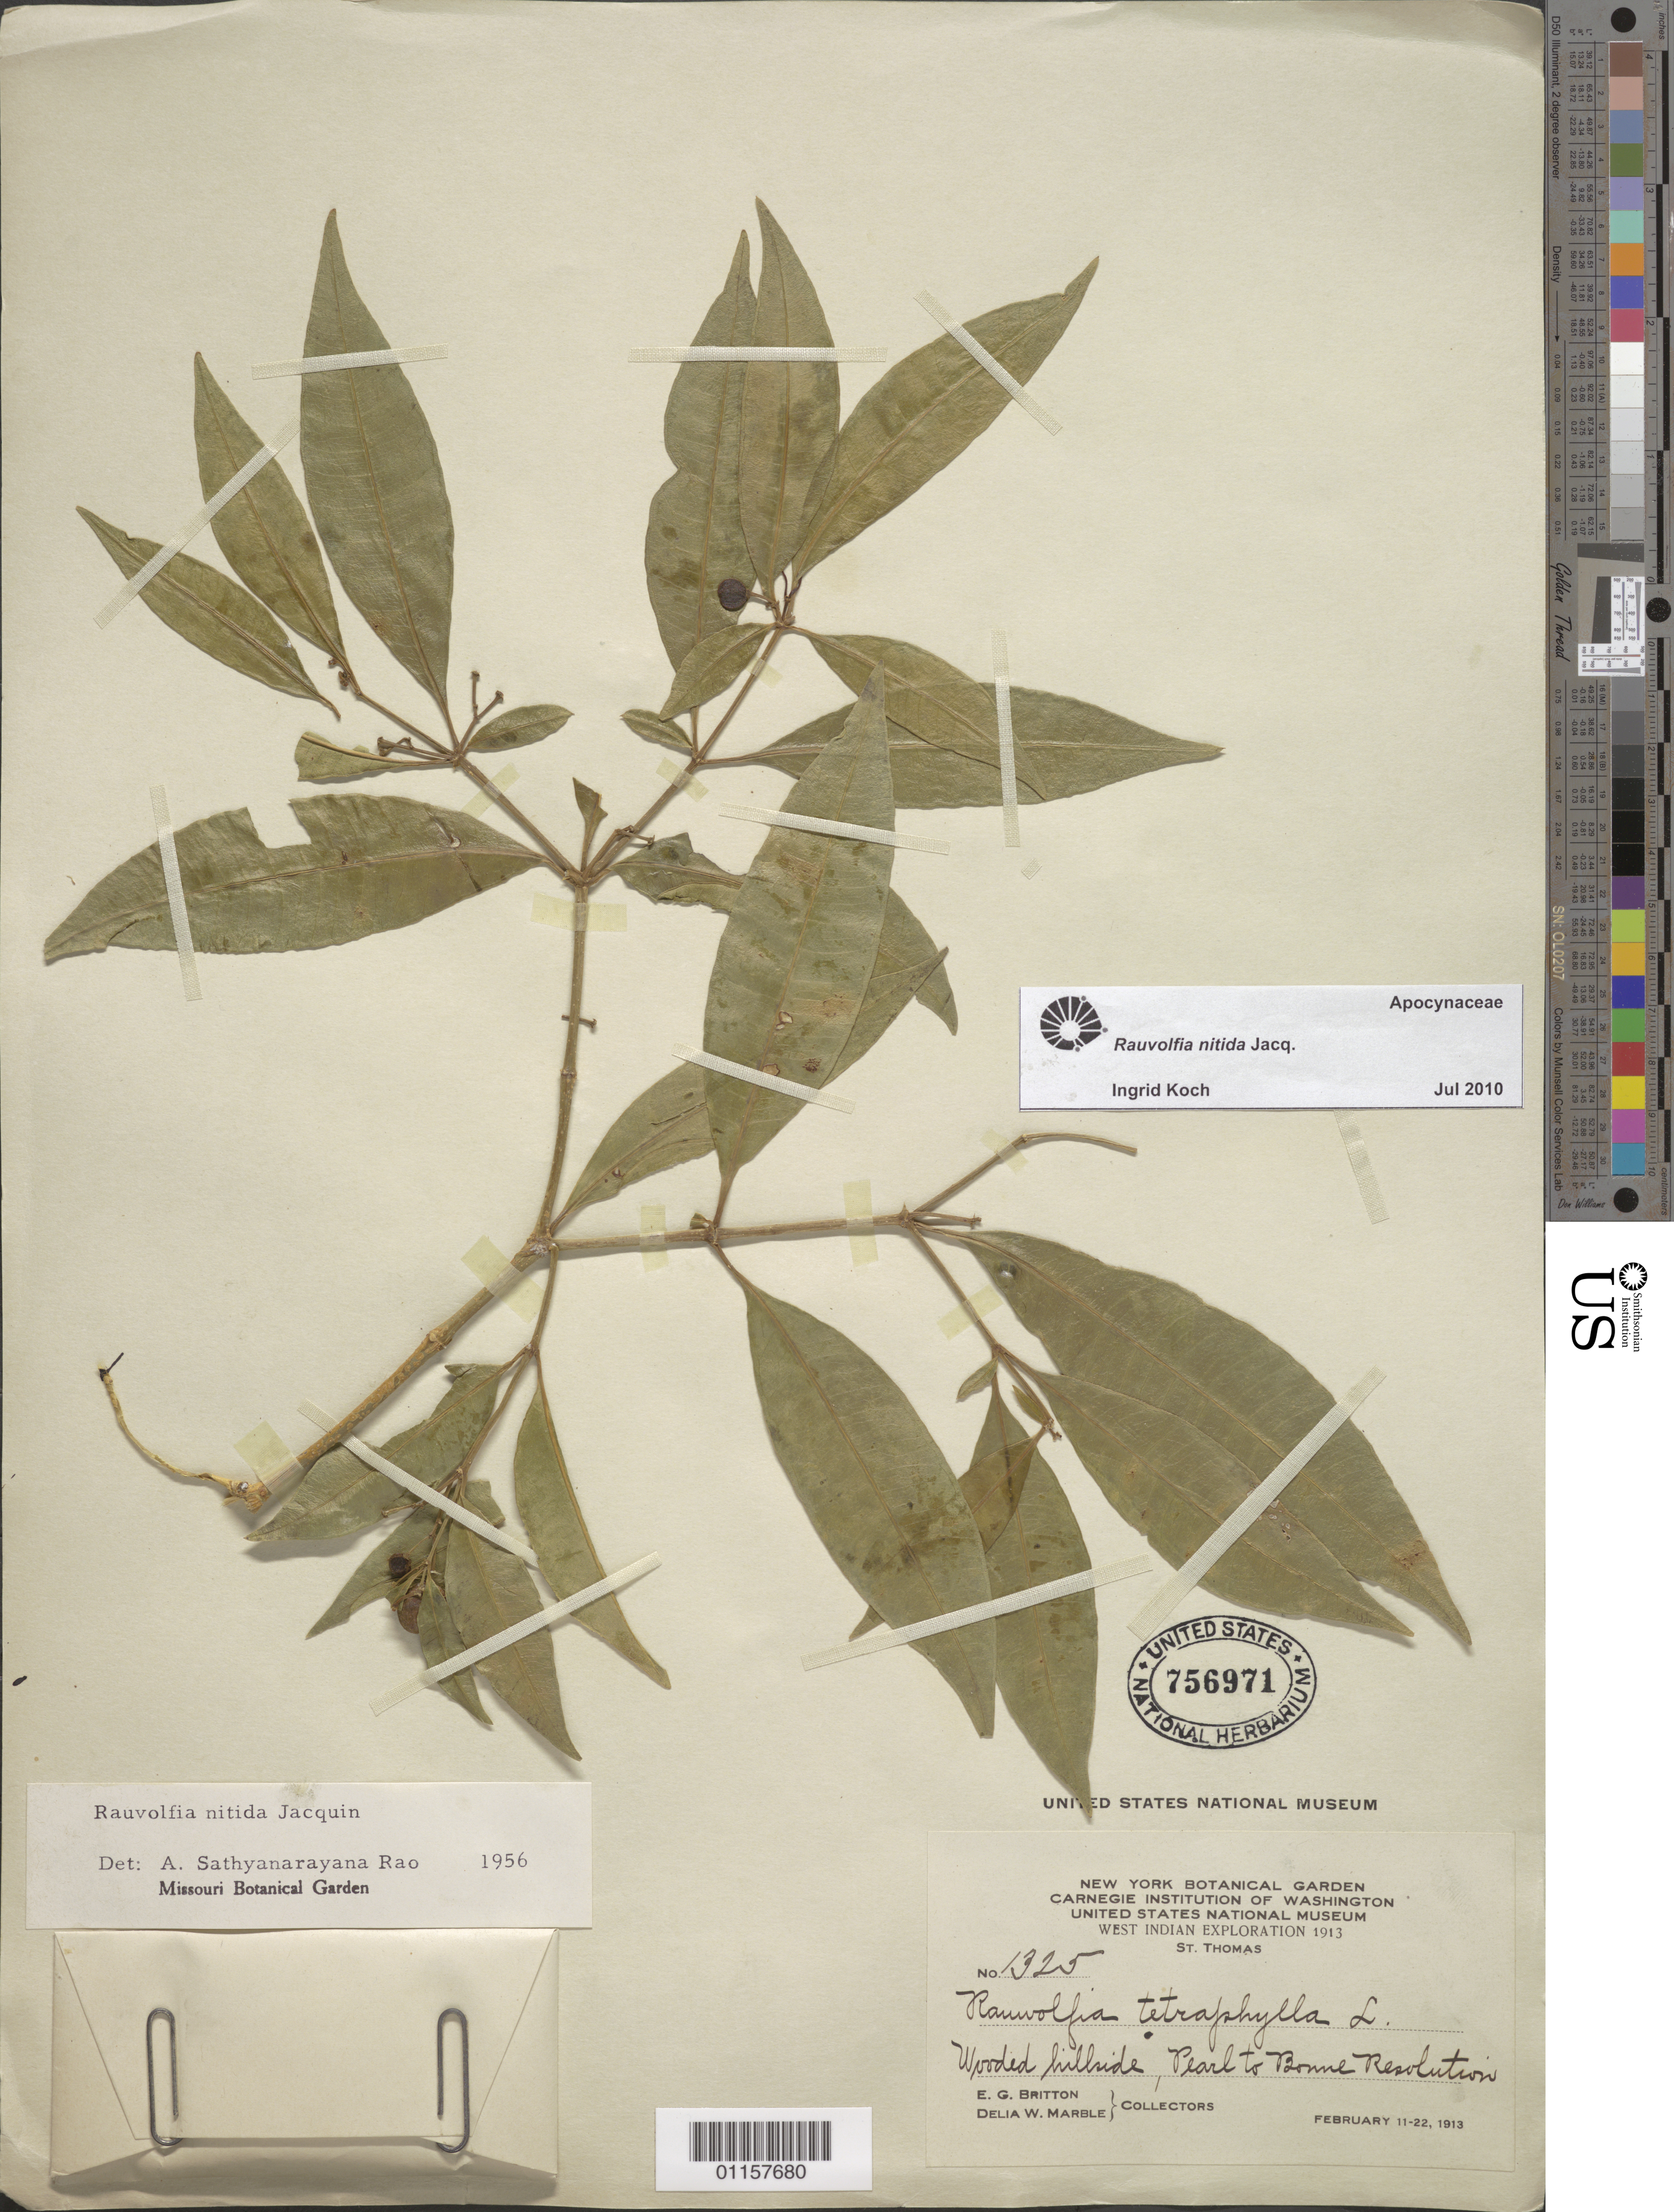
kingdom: Plantae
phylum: Tracheophyta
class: Magnoliopsida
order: Gentianales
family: Apocynaceae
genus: Rauvolfia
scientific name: Rauvolfia nitida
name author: Jacq.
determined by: Koch, I.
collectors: E. G. Britton & D. W. Marble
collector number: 1325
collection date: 1913-02-11/1913-02-22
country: U.S. Virgin Islands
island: St. Thomas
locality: Pearl to Bonne Revolution.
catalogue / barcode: US 756971